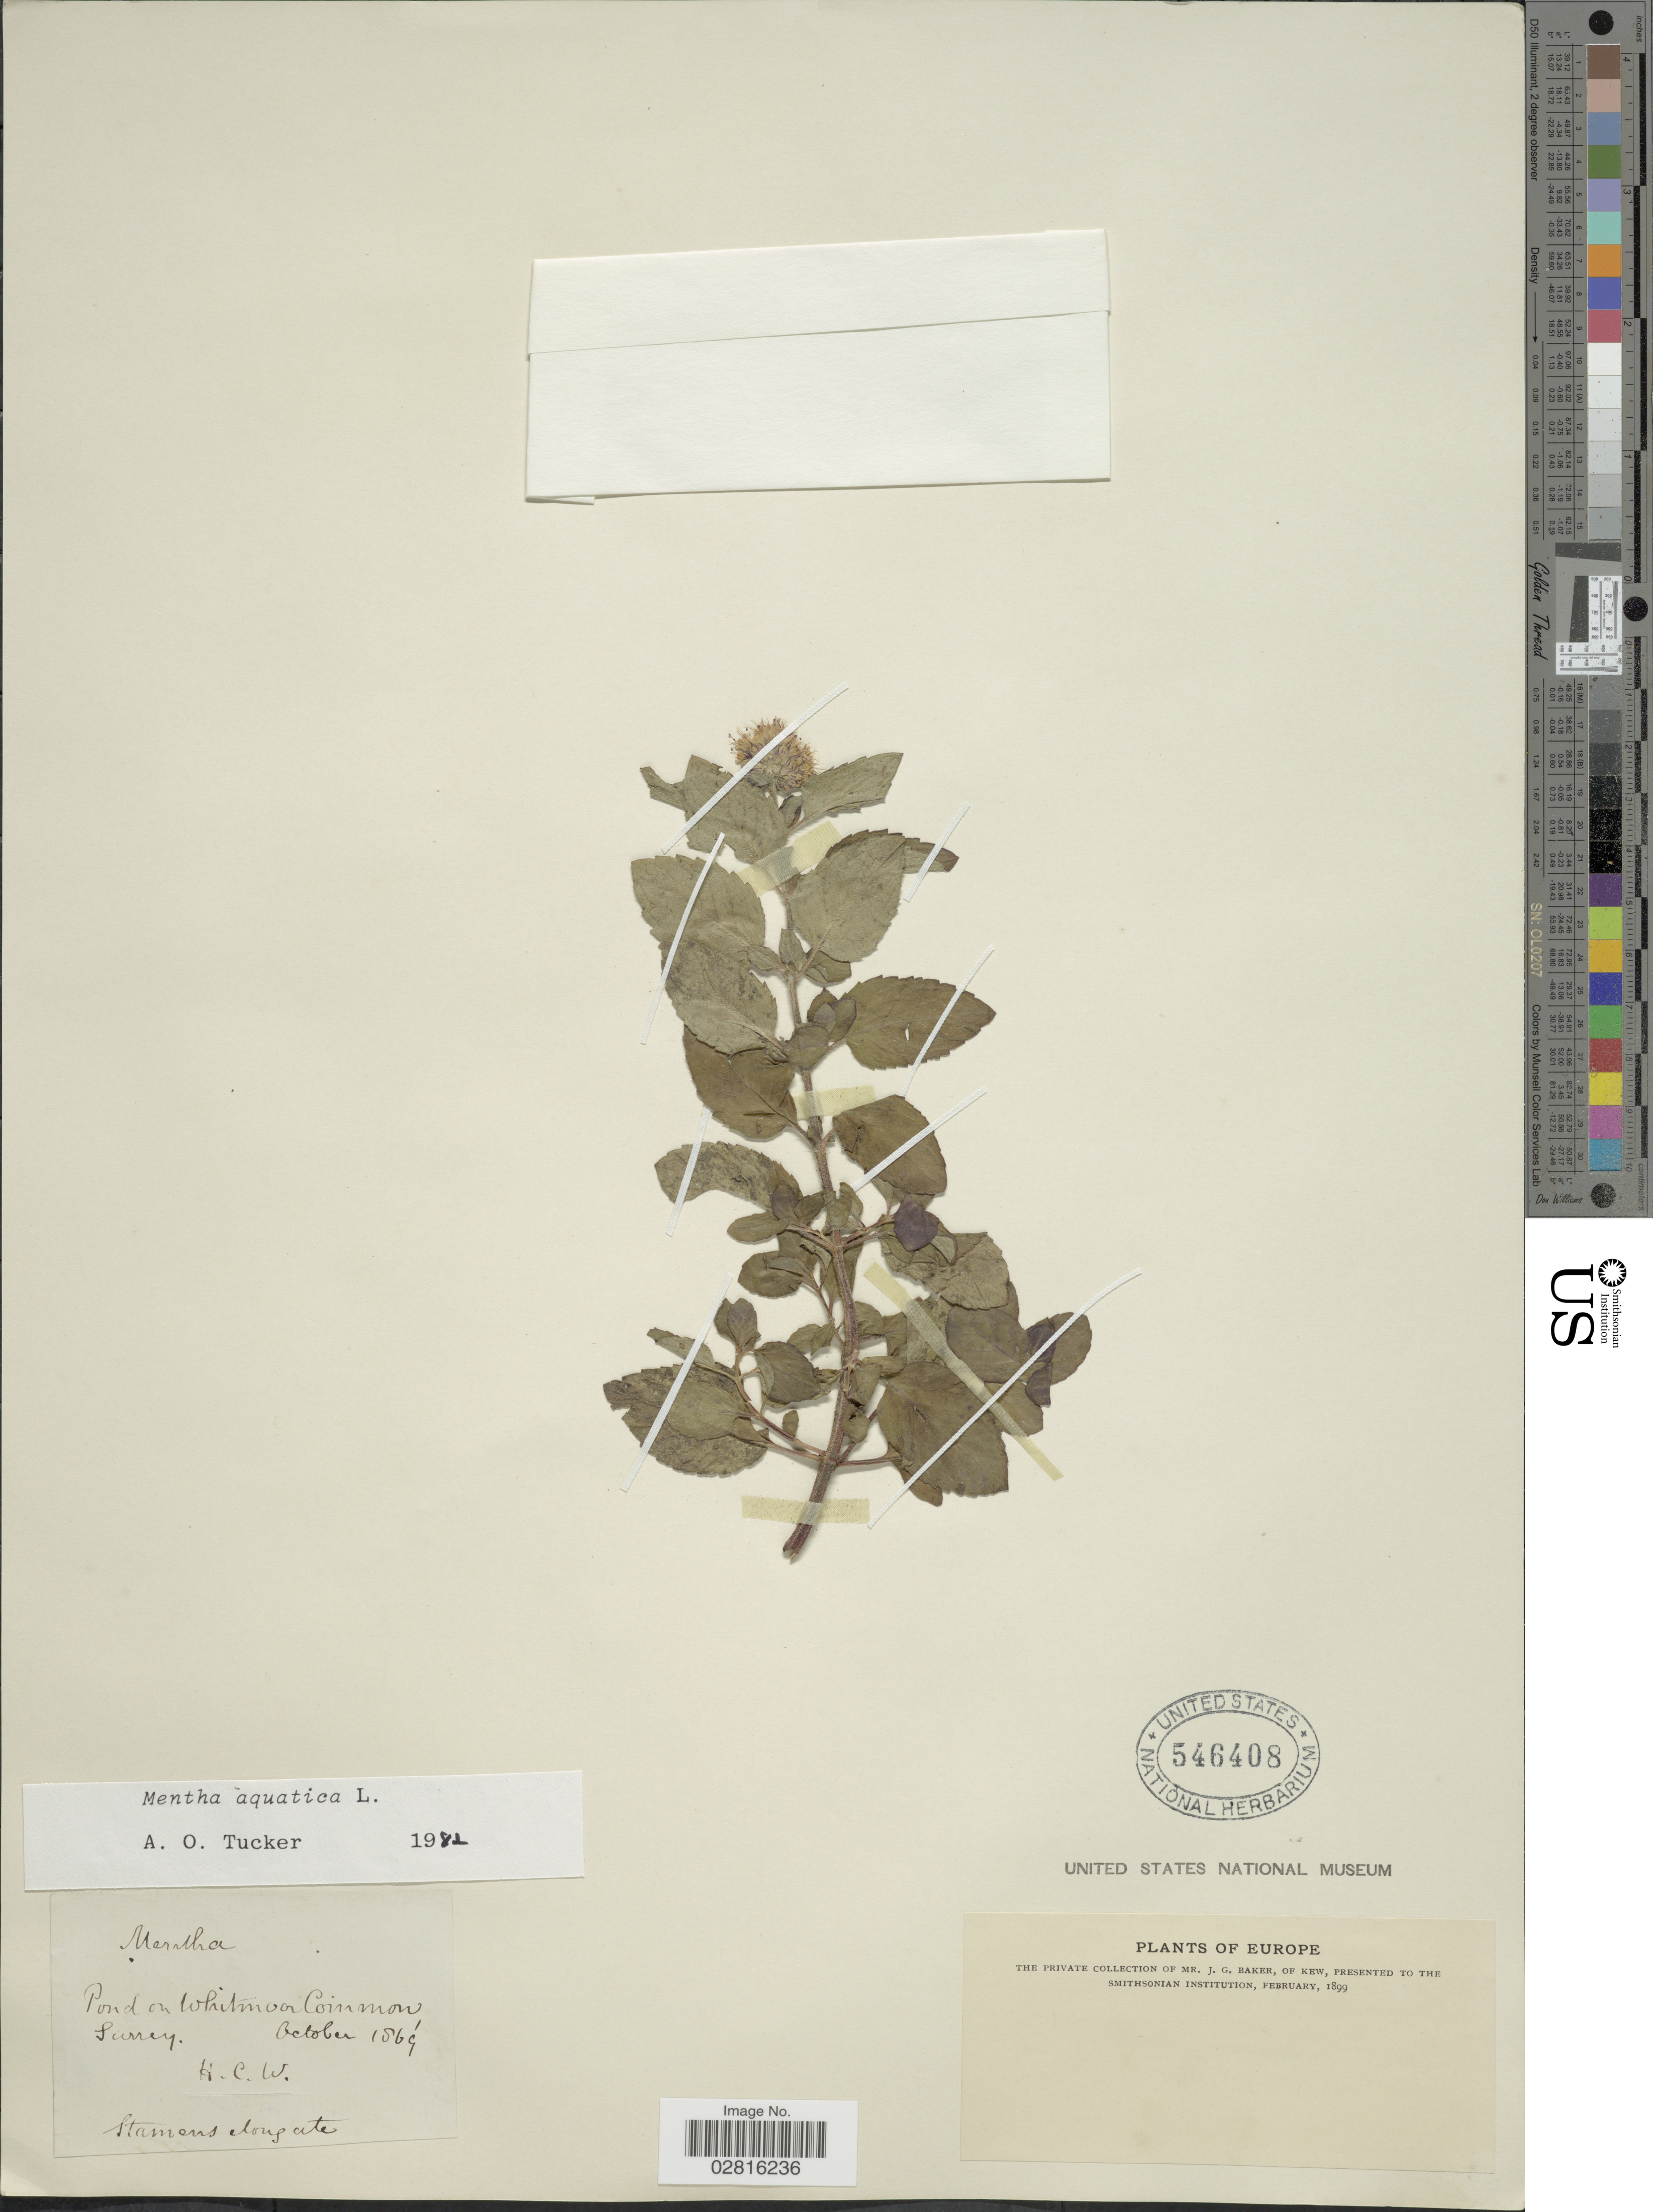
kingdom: Plantae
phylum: Tracheophyta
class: Magnoliopsida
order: Lamiales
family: Lamiaceae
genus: Mentha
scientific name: Mentha aquatica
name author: L.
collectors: H. C. W.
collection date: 1869-10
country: United Kingdom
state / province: England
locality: Europe. Pond on Whitmoor Common Surrey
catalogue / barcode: US 546408